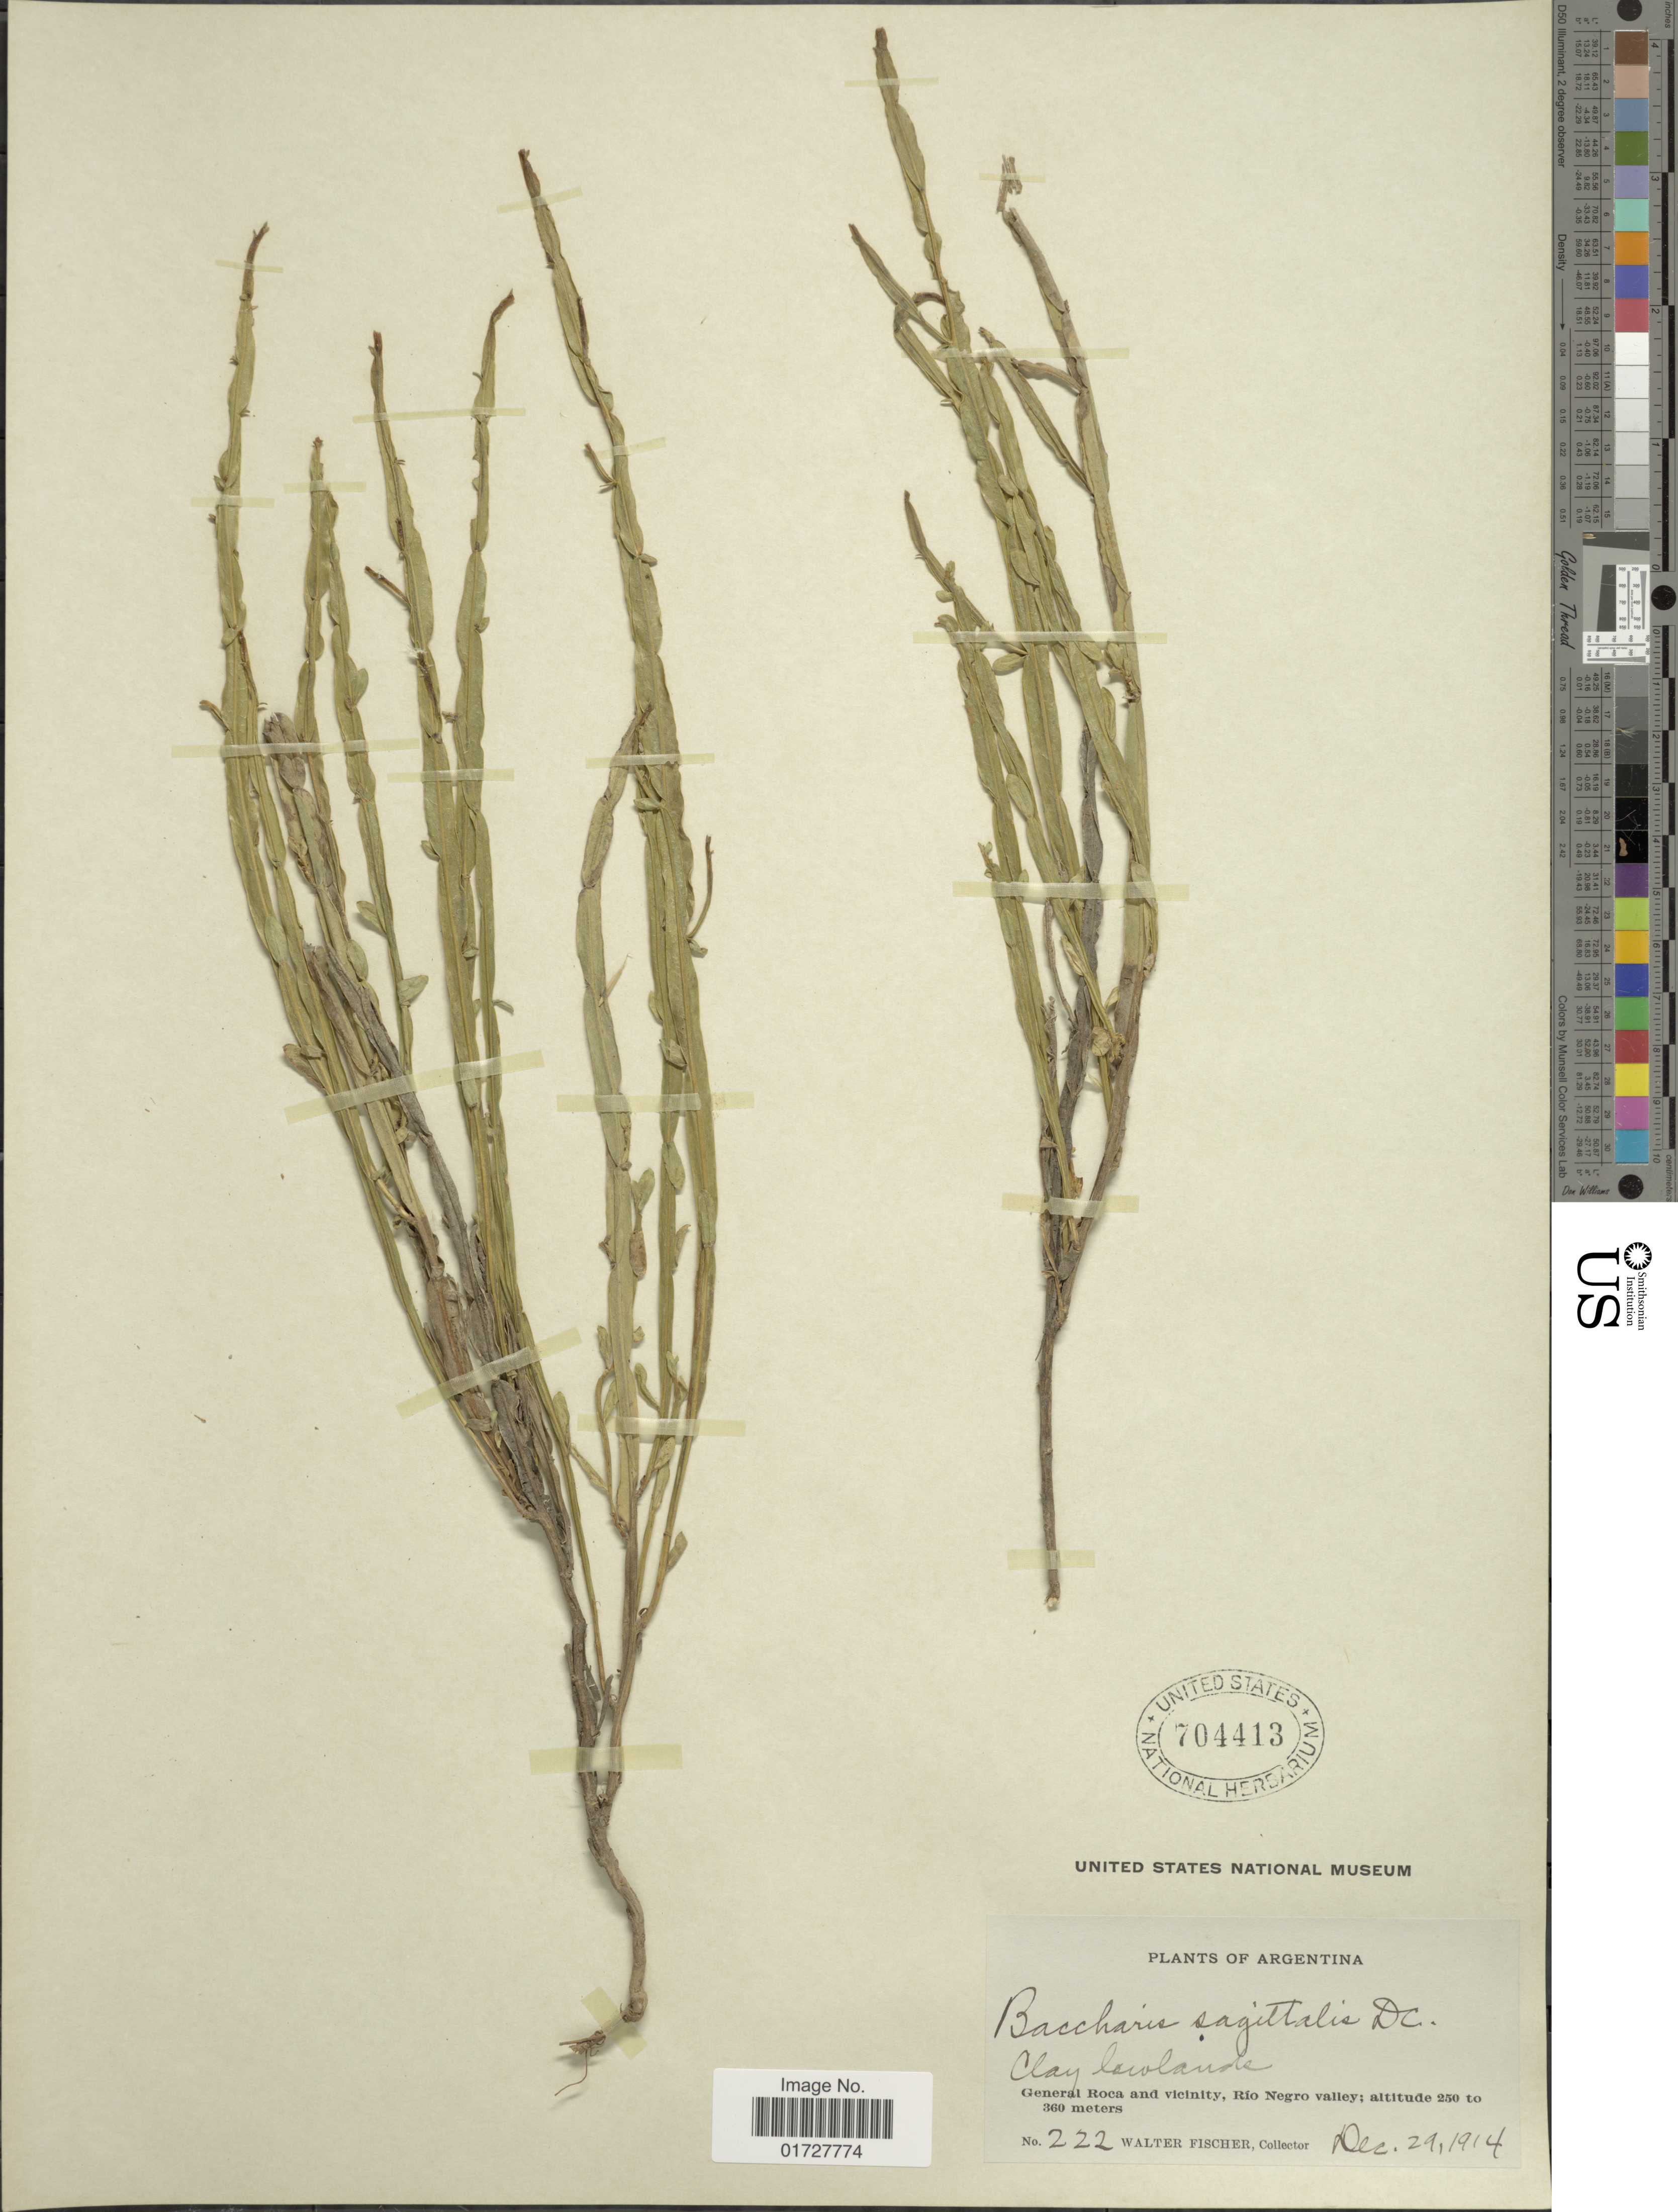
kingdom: Plantae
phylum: Tracheophyta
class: Magnoliopsida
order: Asterales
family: Asteraceae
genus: Baccharis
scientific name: Baccharis sagittalis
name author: (Less.) DC.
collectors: W. Fischer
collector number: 222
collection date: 1914-12-29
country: Argentina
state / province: Rio Negro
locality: General Roca and vicinity, Rio Negro Valley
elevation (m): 250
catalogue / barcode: US 704413